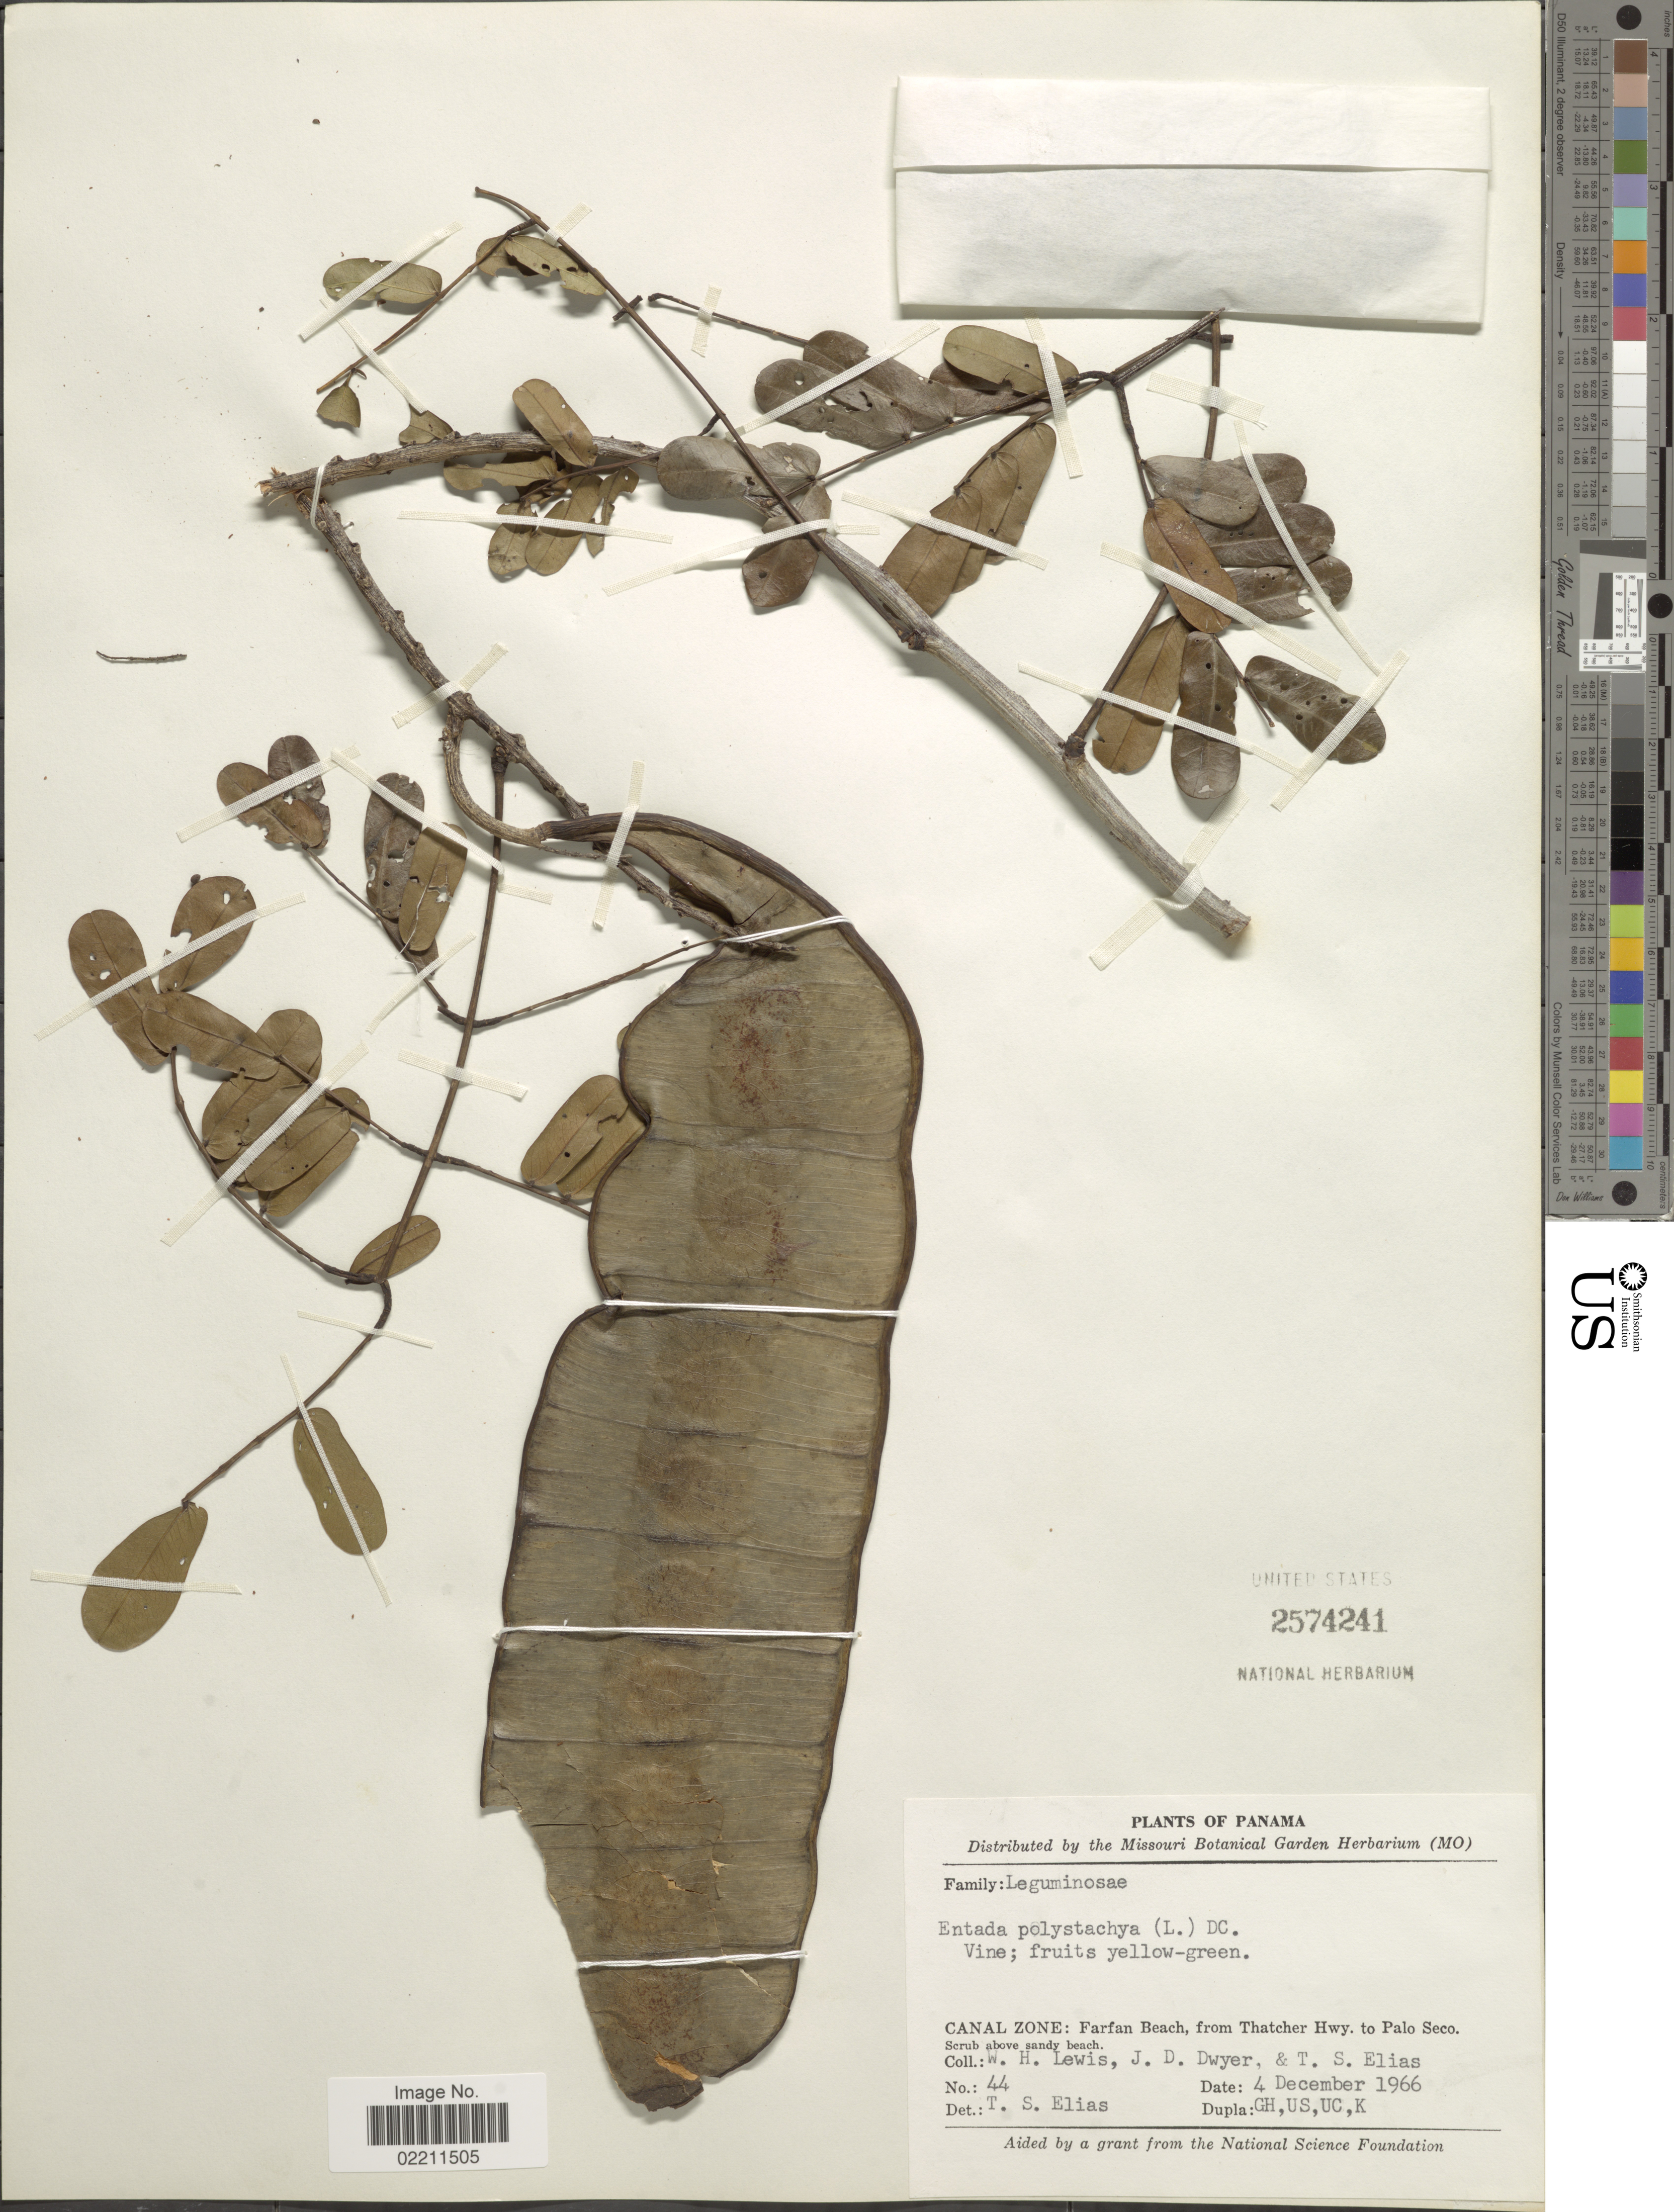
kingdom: Plantae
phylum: Tracheophyta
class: Magnoliopsida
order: Fabales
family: Fabaceae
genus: Entada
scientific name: Entada polystachya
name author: (L.) DC.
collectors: W. H. Lewis, J. D. Dwyer & T. S. Elias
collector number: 44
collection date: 1966-12-04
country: Panama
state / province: Colón / Panamá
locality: Canal Zone: Farian Beach, from Thacher Hwy. To Palo Seco.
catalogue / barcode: US 2574241